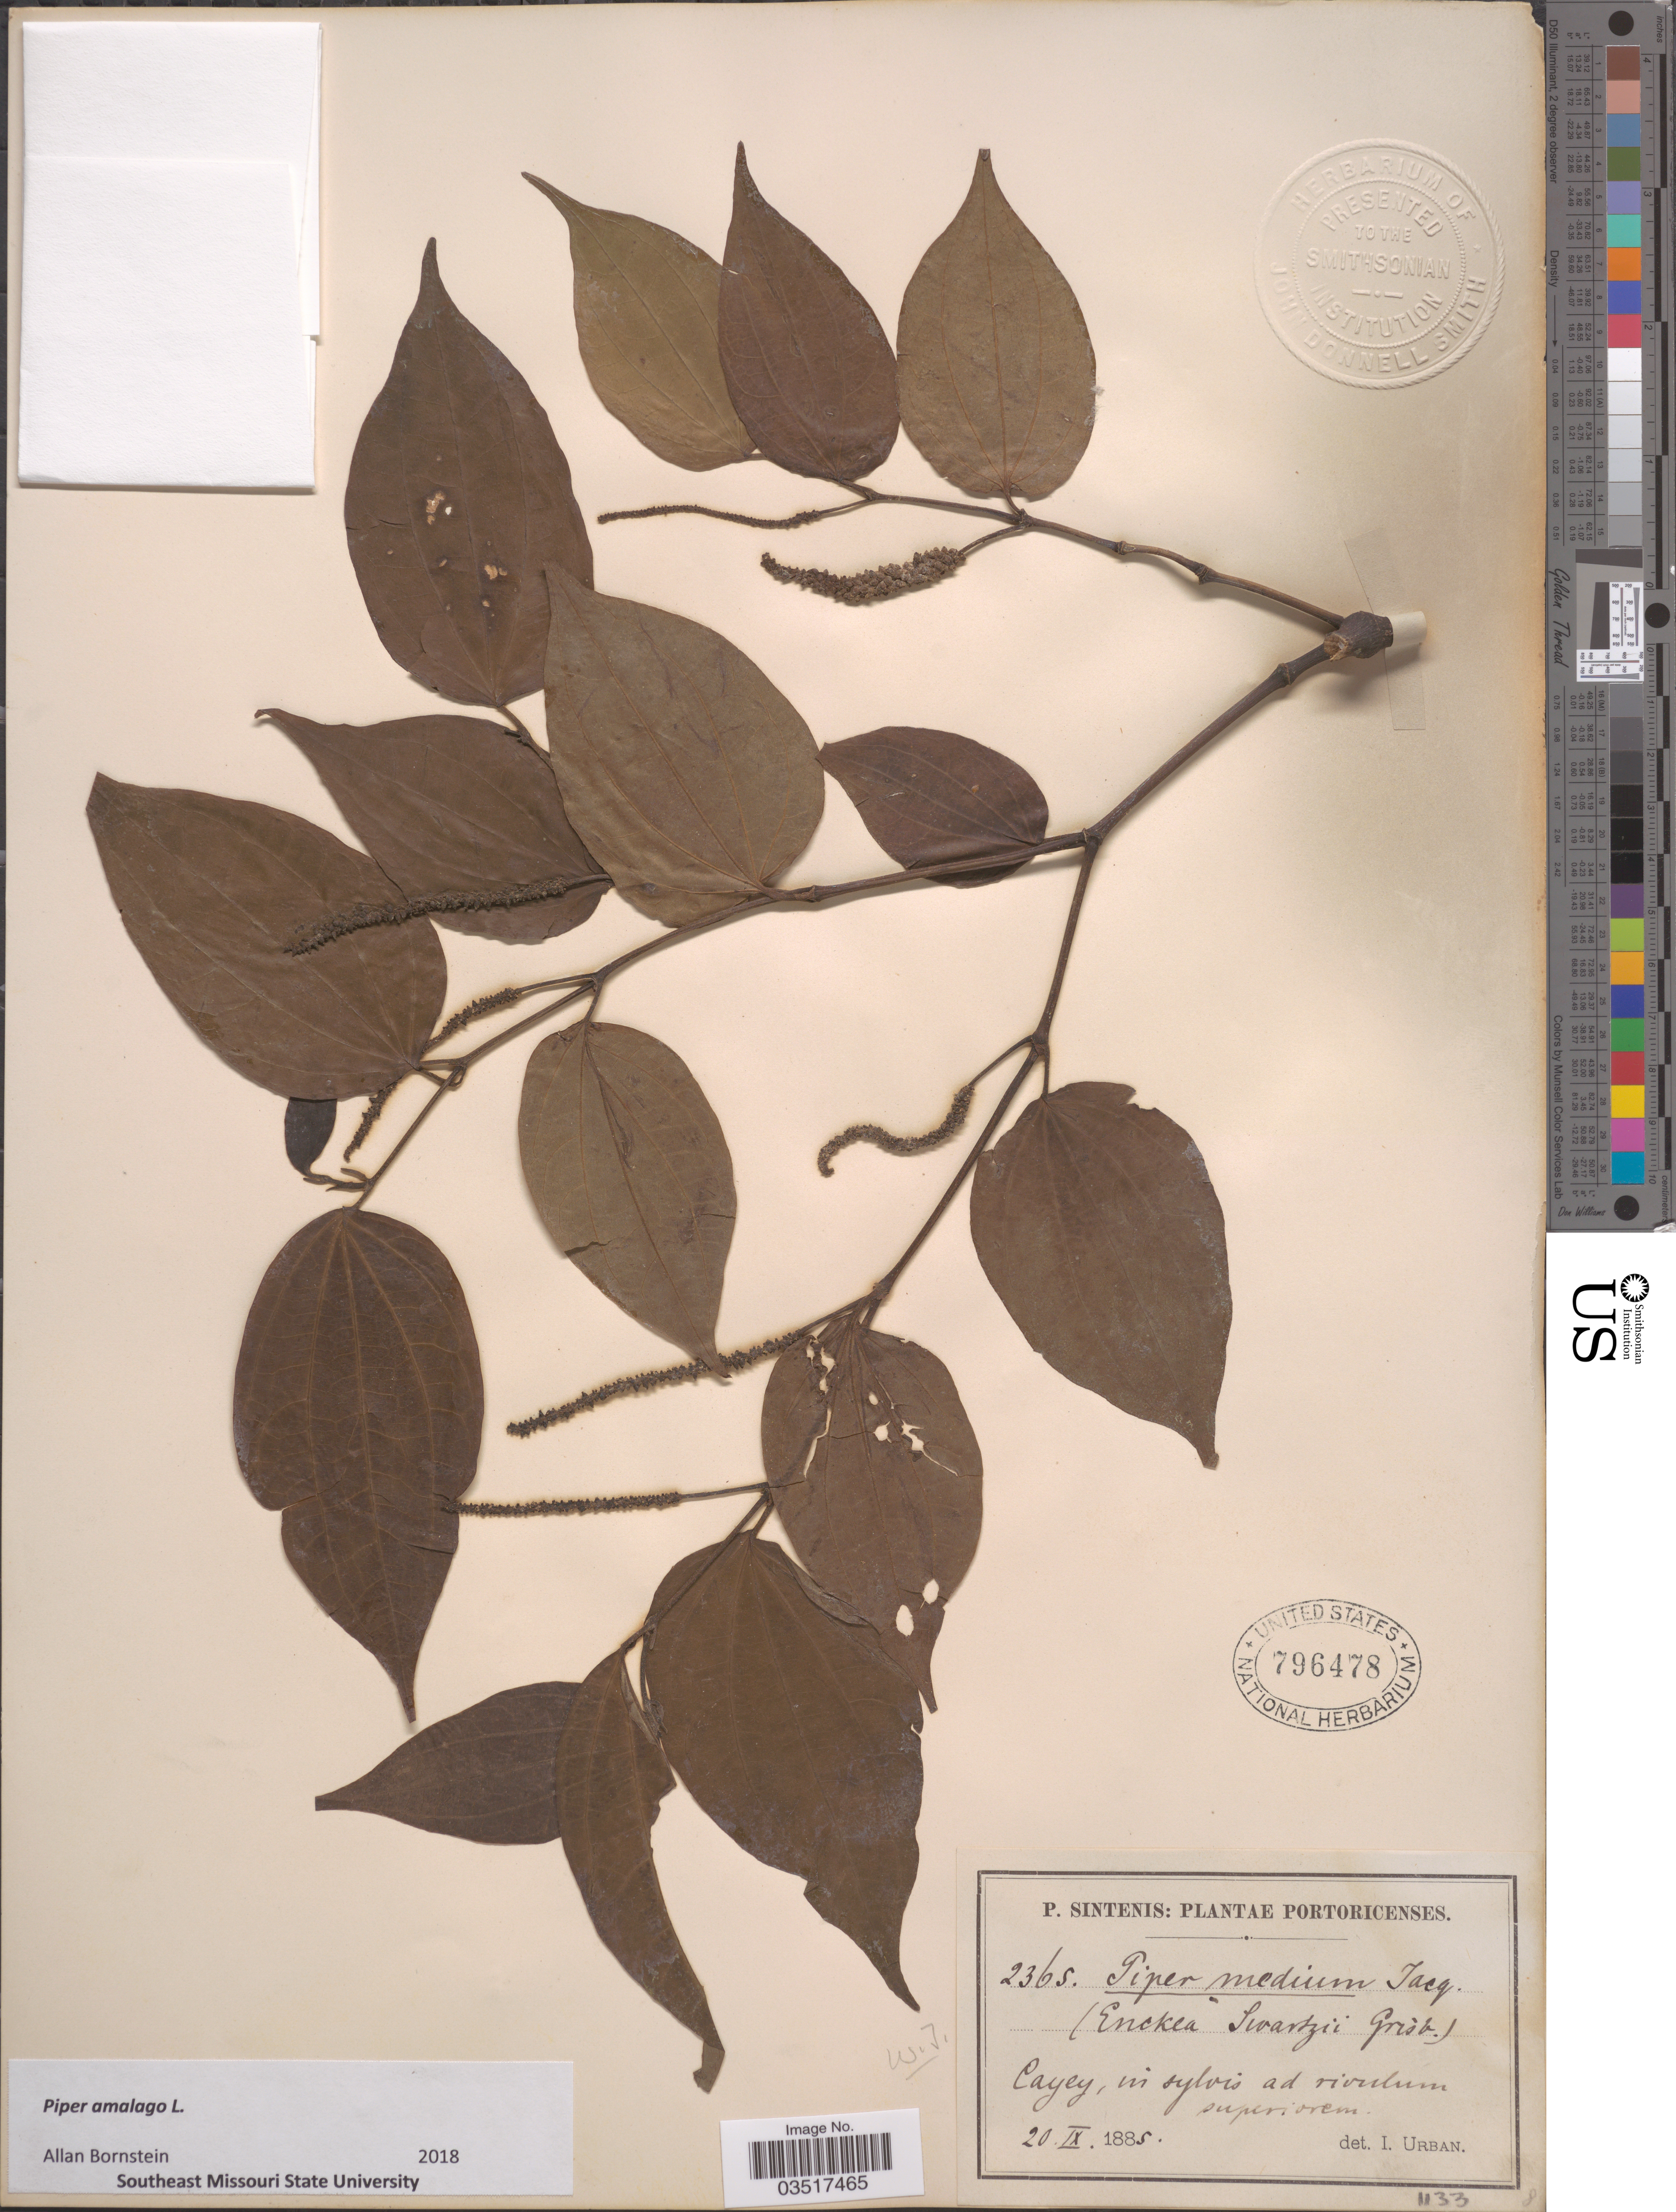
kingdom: Plantae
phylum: Tracheophyta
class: Magnoliopsida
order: Piperales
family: Piperaceae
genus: Piper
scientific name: Piper amalago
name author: L.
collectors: P. Sintenis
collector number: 2365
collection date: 1885-09-20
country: Puerto Rico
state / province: Çayey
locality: Cayey, in sylvis ad rivulum superiorem.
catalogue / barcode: US 796478